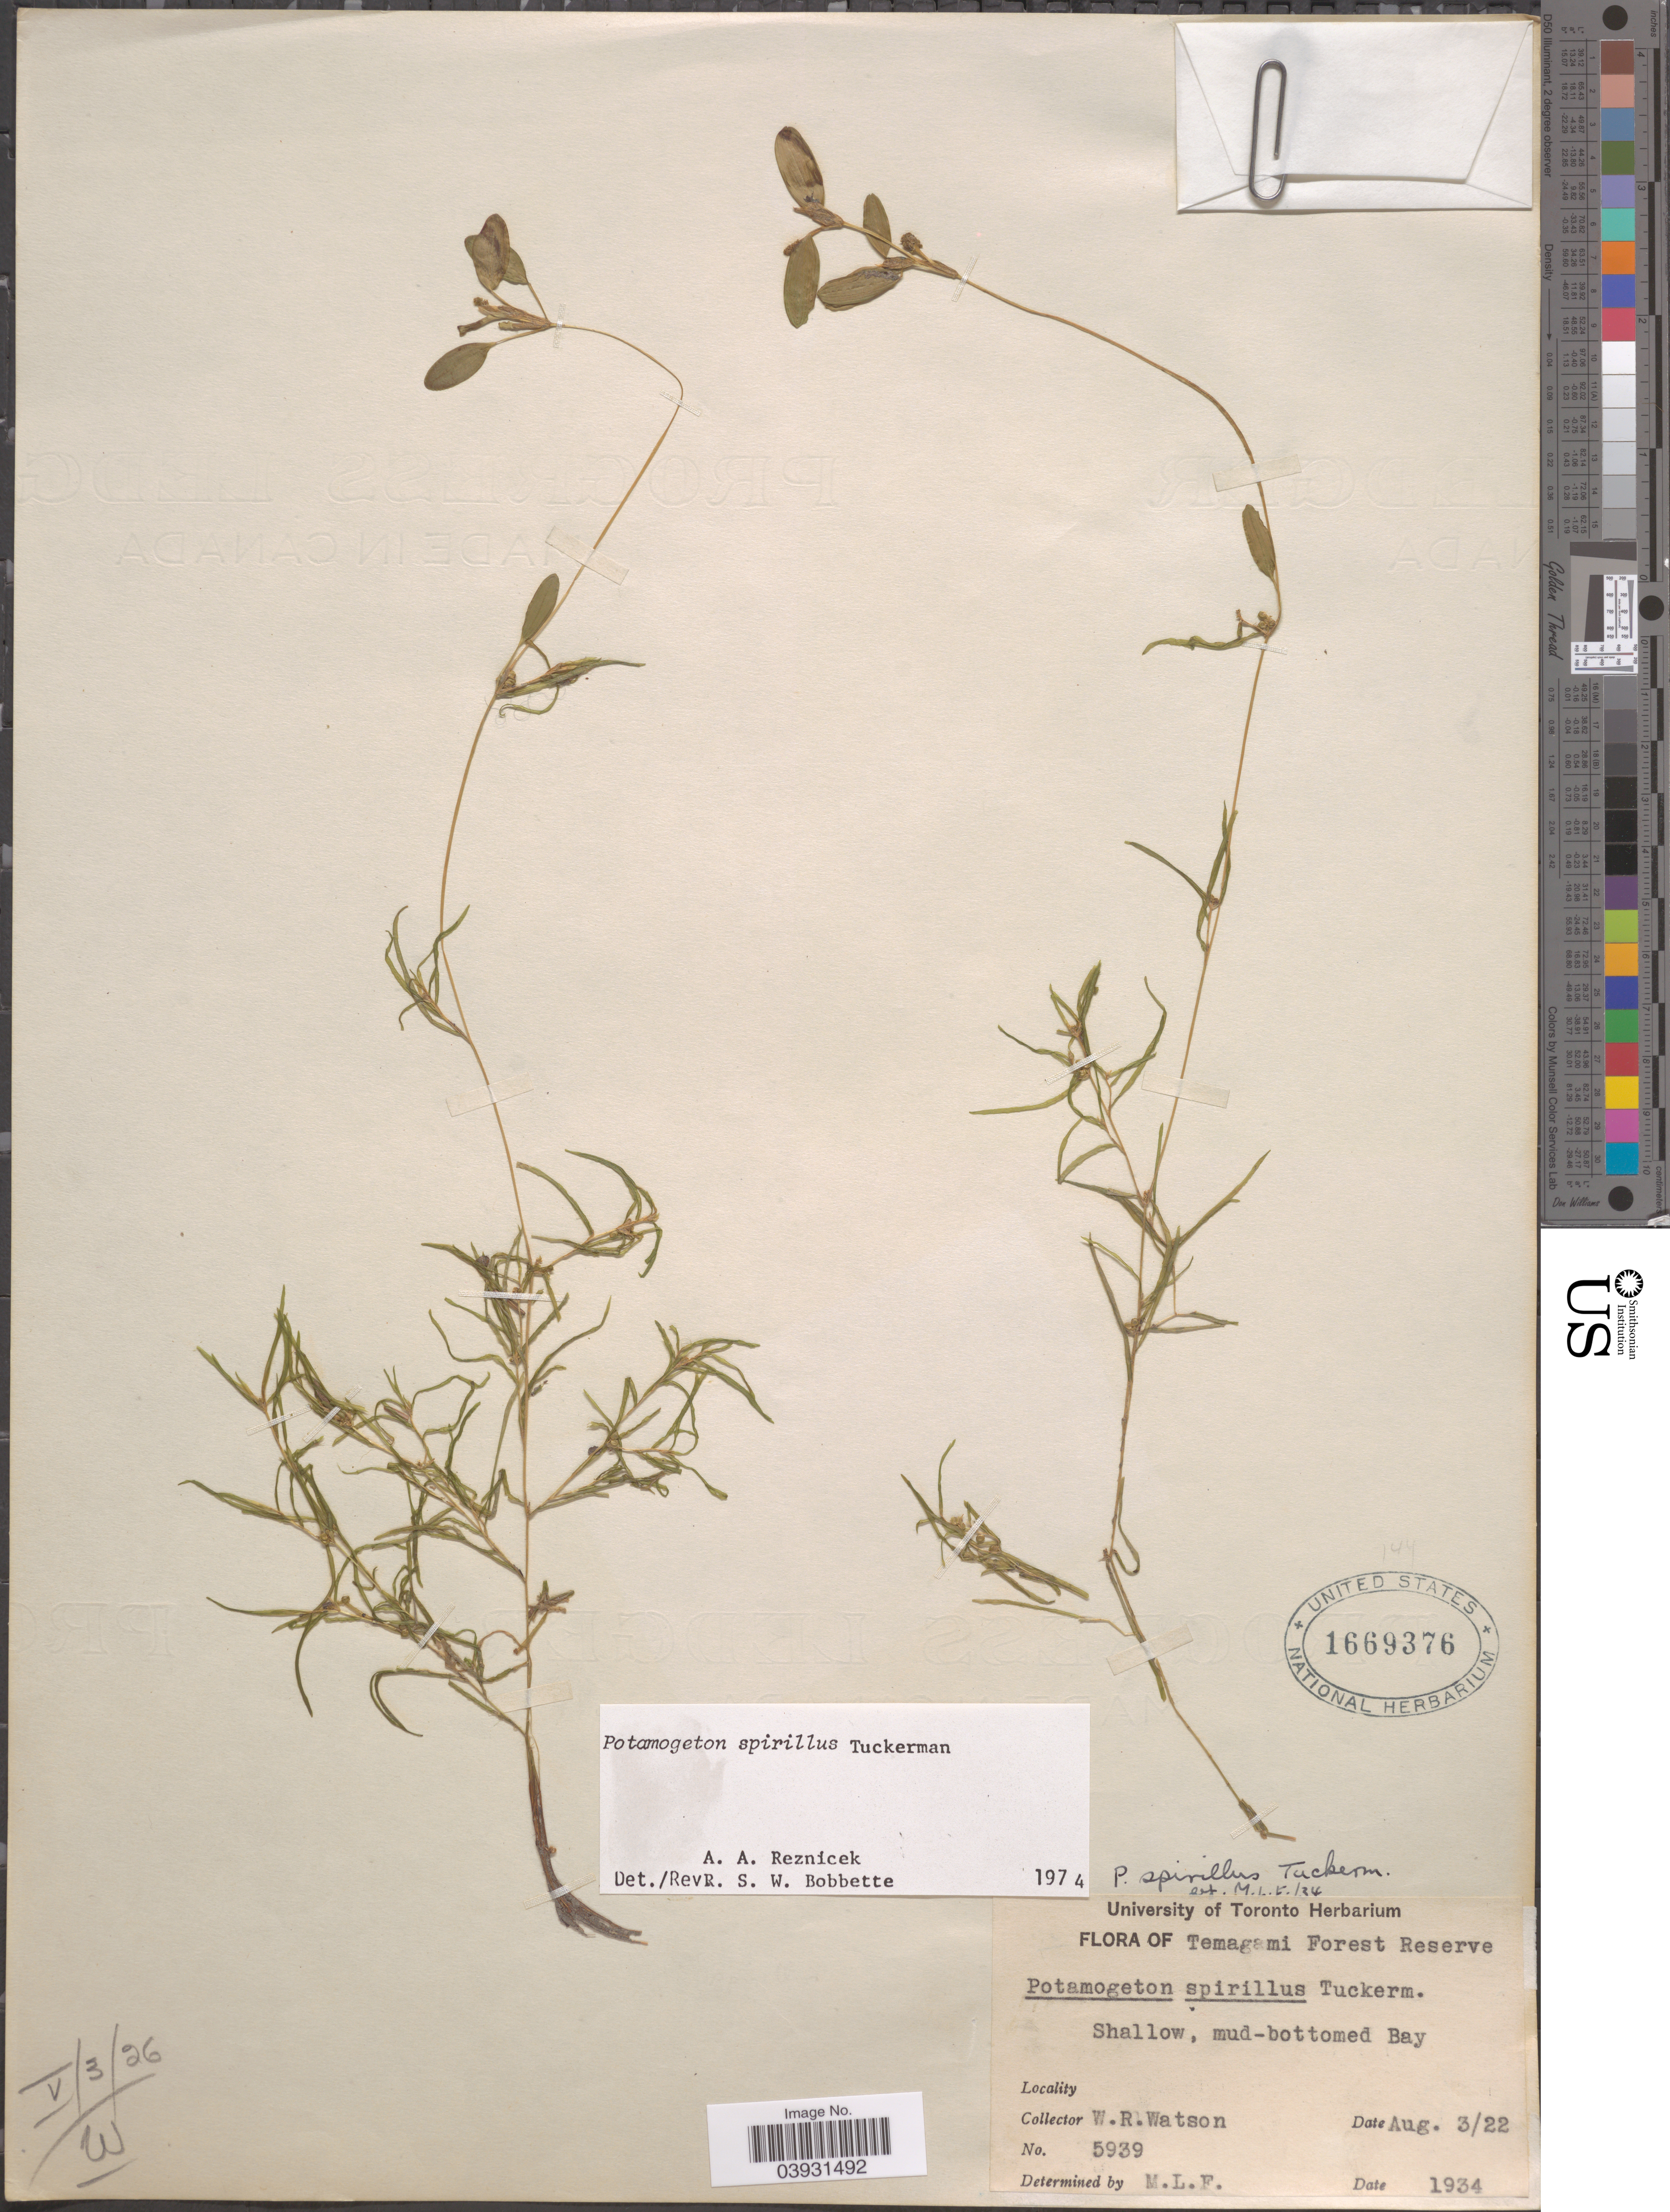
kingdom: Plantae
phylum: Tracheophyta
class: Liliopsida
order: Alismatales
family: Potamogetonaceae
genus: Potamogeton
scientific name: Potamogeton spirillus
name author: Tuck.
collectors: W. R. Watson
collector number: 5939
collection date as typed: Transcribed d/m/y: 3/8/22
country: Canada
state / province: Ontario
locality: Temagami Forest Reserve. Shallow, mud-bottomed Bay.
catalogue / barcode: US 1669376